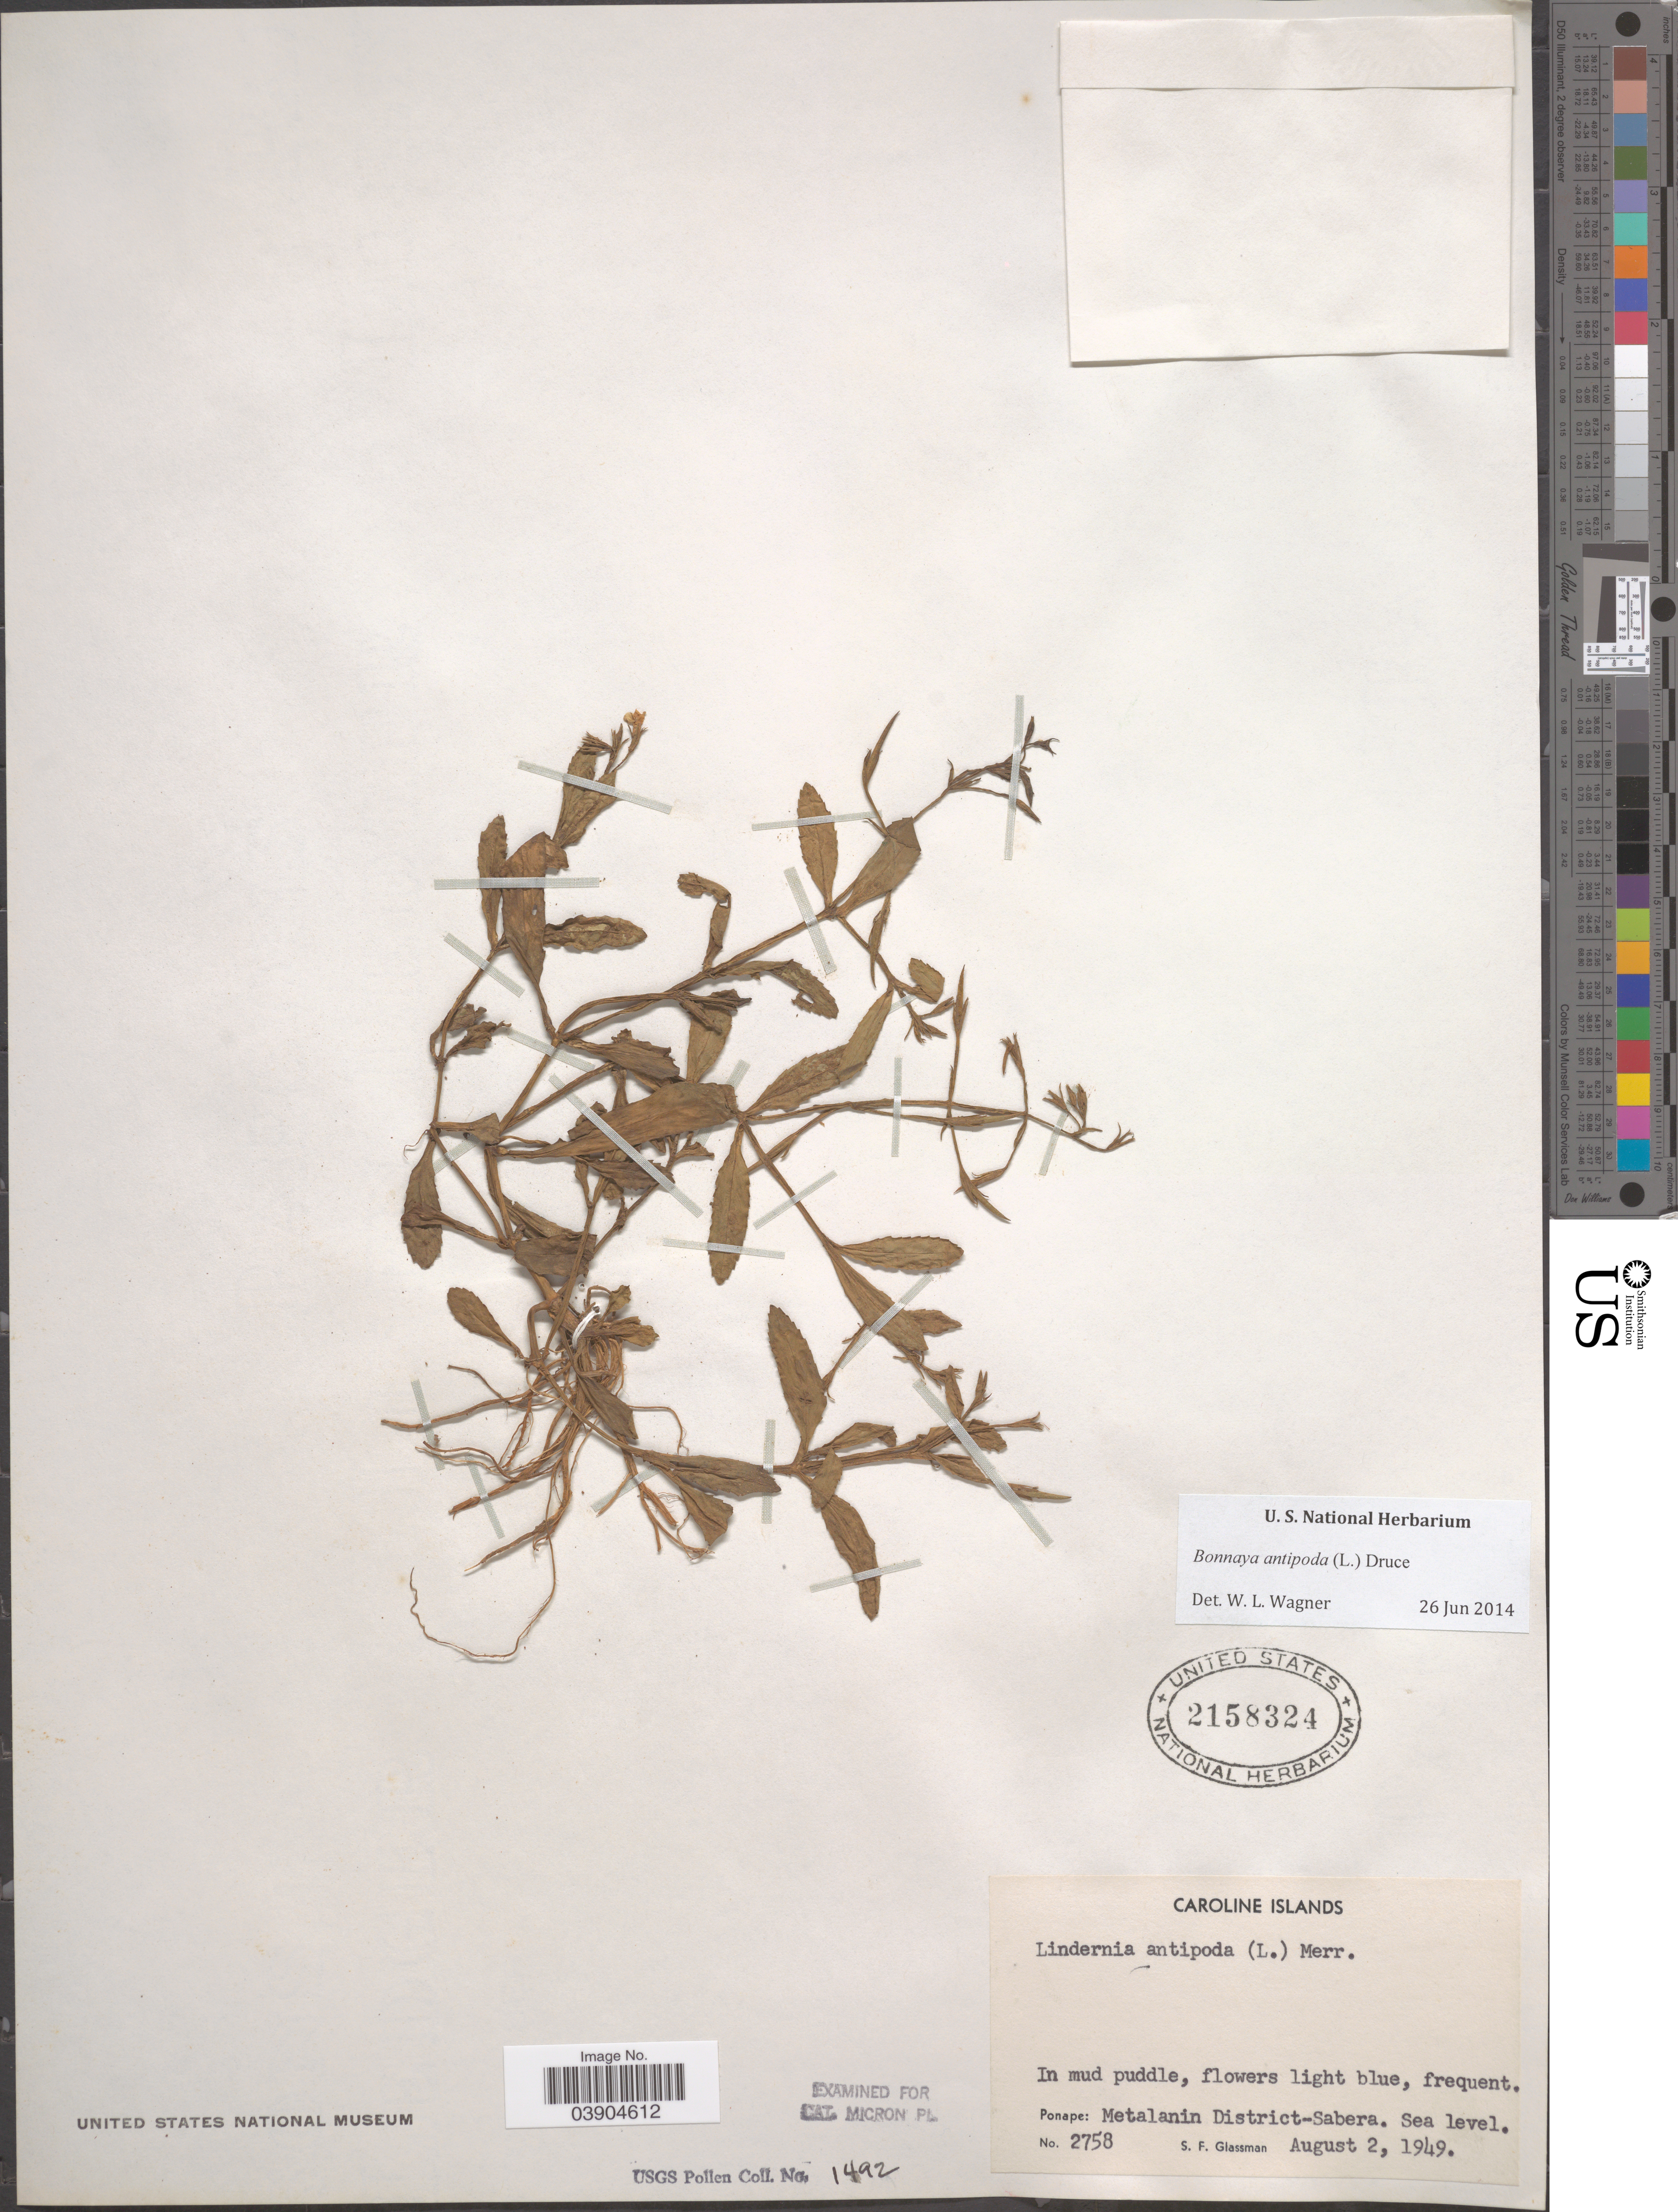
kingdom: Plantae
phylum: Tracheophyta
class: Magnoliopsida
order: Lamiales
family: Linderniaceae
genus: Lindernia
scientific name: Lindernia antipoda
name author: (L.) Alston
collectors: S. F. Glassman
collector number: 2758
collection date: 1949-08-02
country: Micronesia, Federated States of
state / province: Pohnpei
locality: Caroline Islands. Ponape: Metalanin District-Sabera.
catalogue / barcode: US 2158324